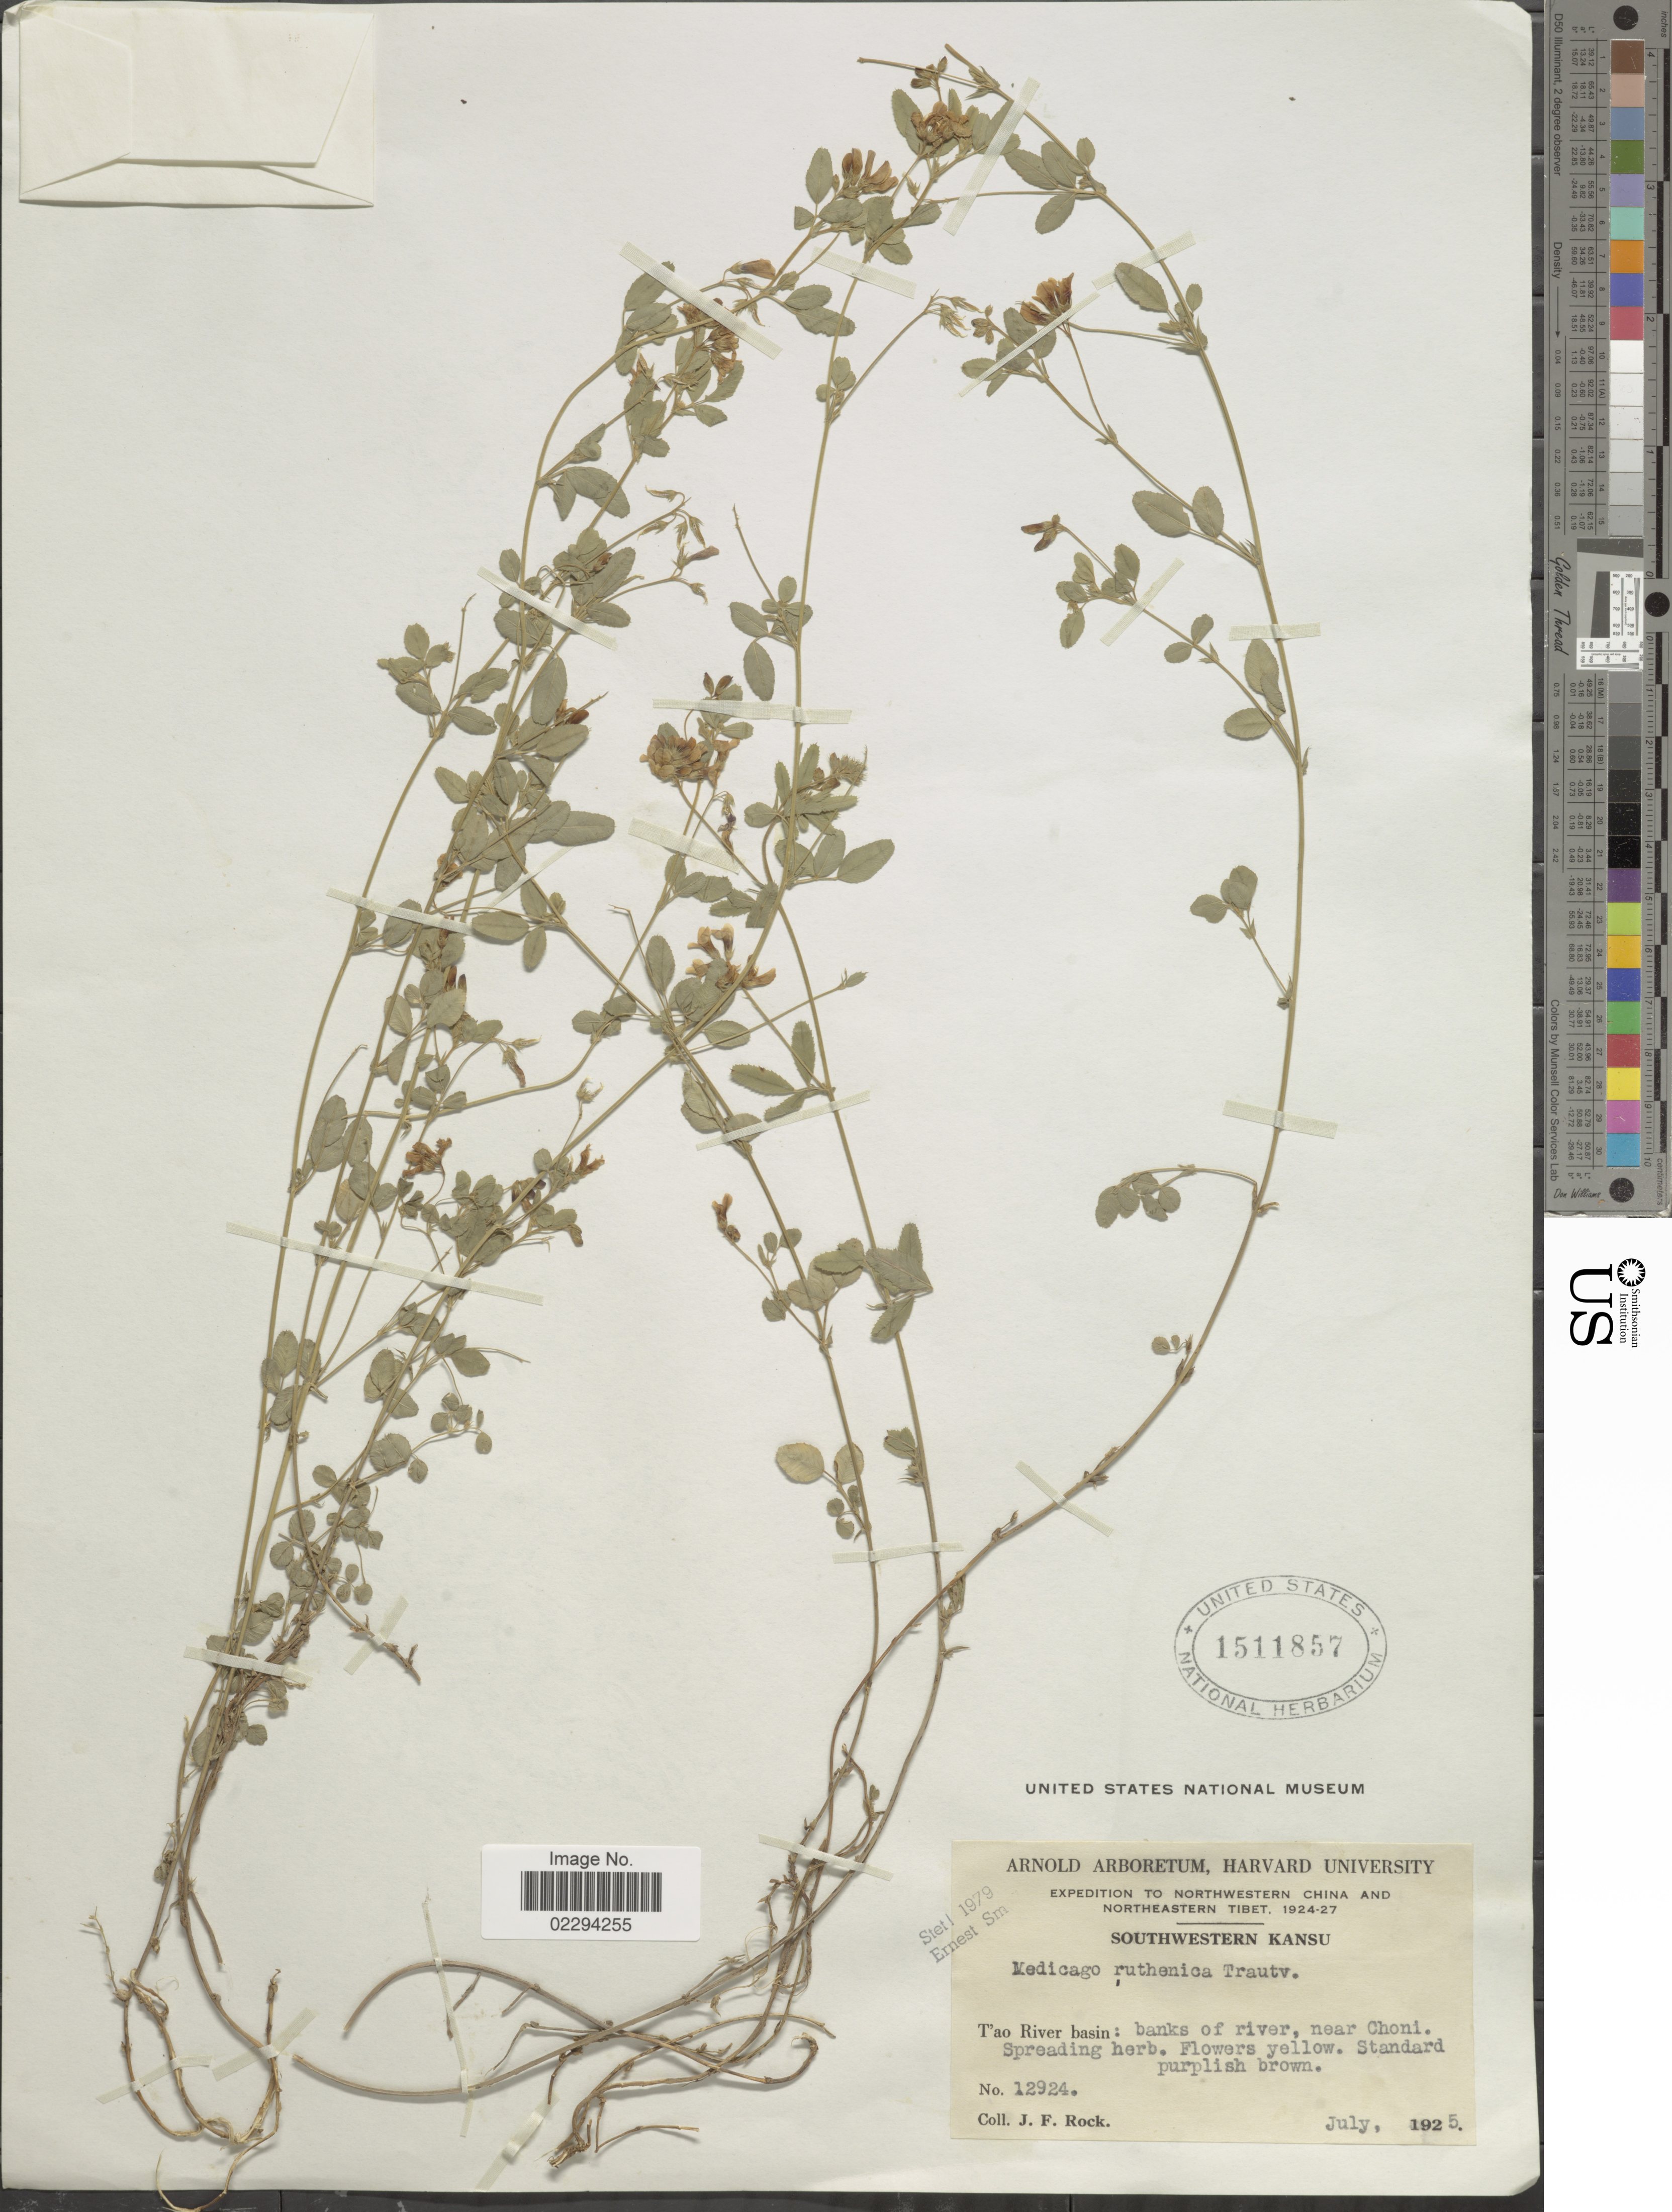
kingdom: Plantae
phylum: Tracheophyta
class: Magnoliopsida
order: Fabales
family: Fabaceae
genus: Medicago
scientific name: Medicago ruthenica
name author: (L.) Trautv.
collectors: J. Rock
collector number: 12924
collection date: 1925-07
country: China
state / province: Gansu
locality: Southwestern Kansu, Tao River basin: banks of river, near Choni.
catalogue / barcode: US 1511857